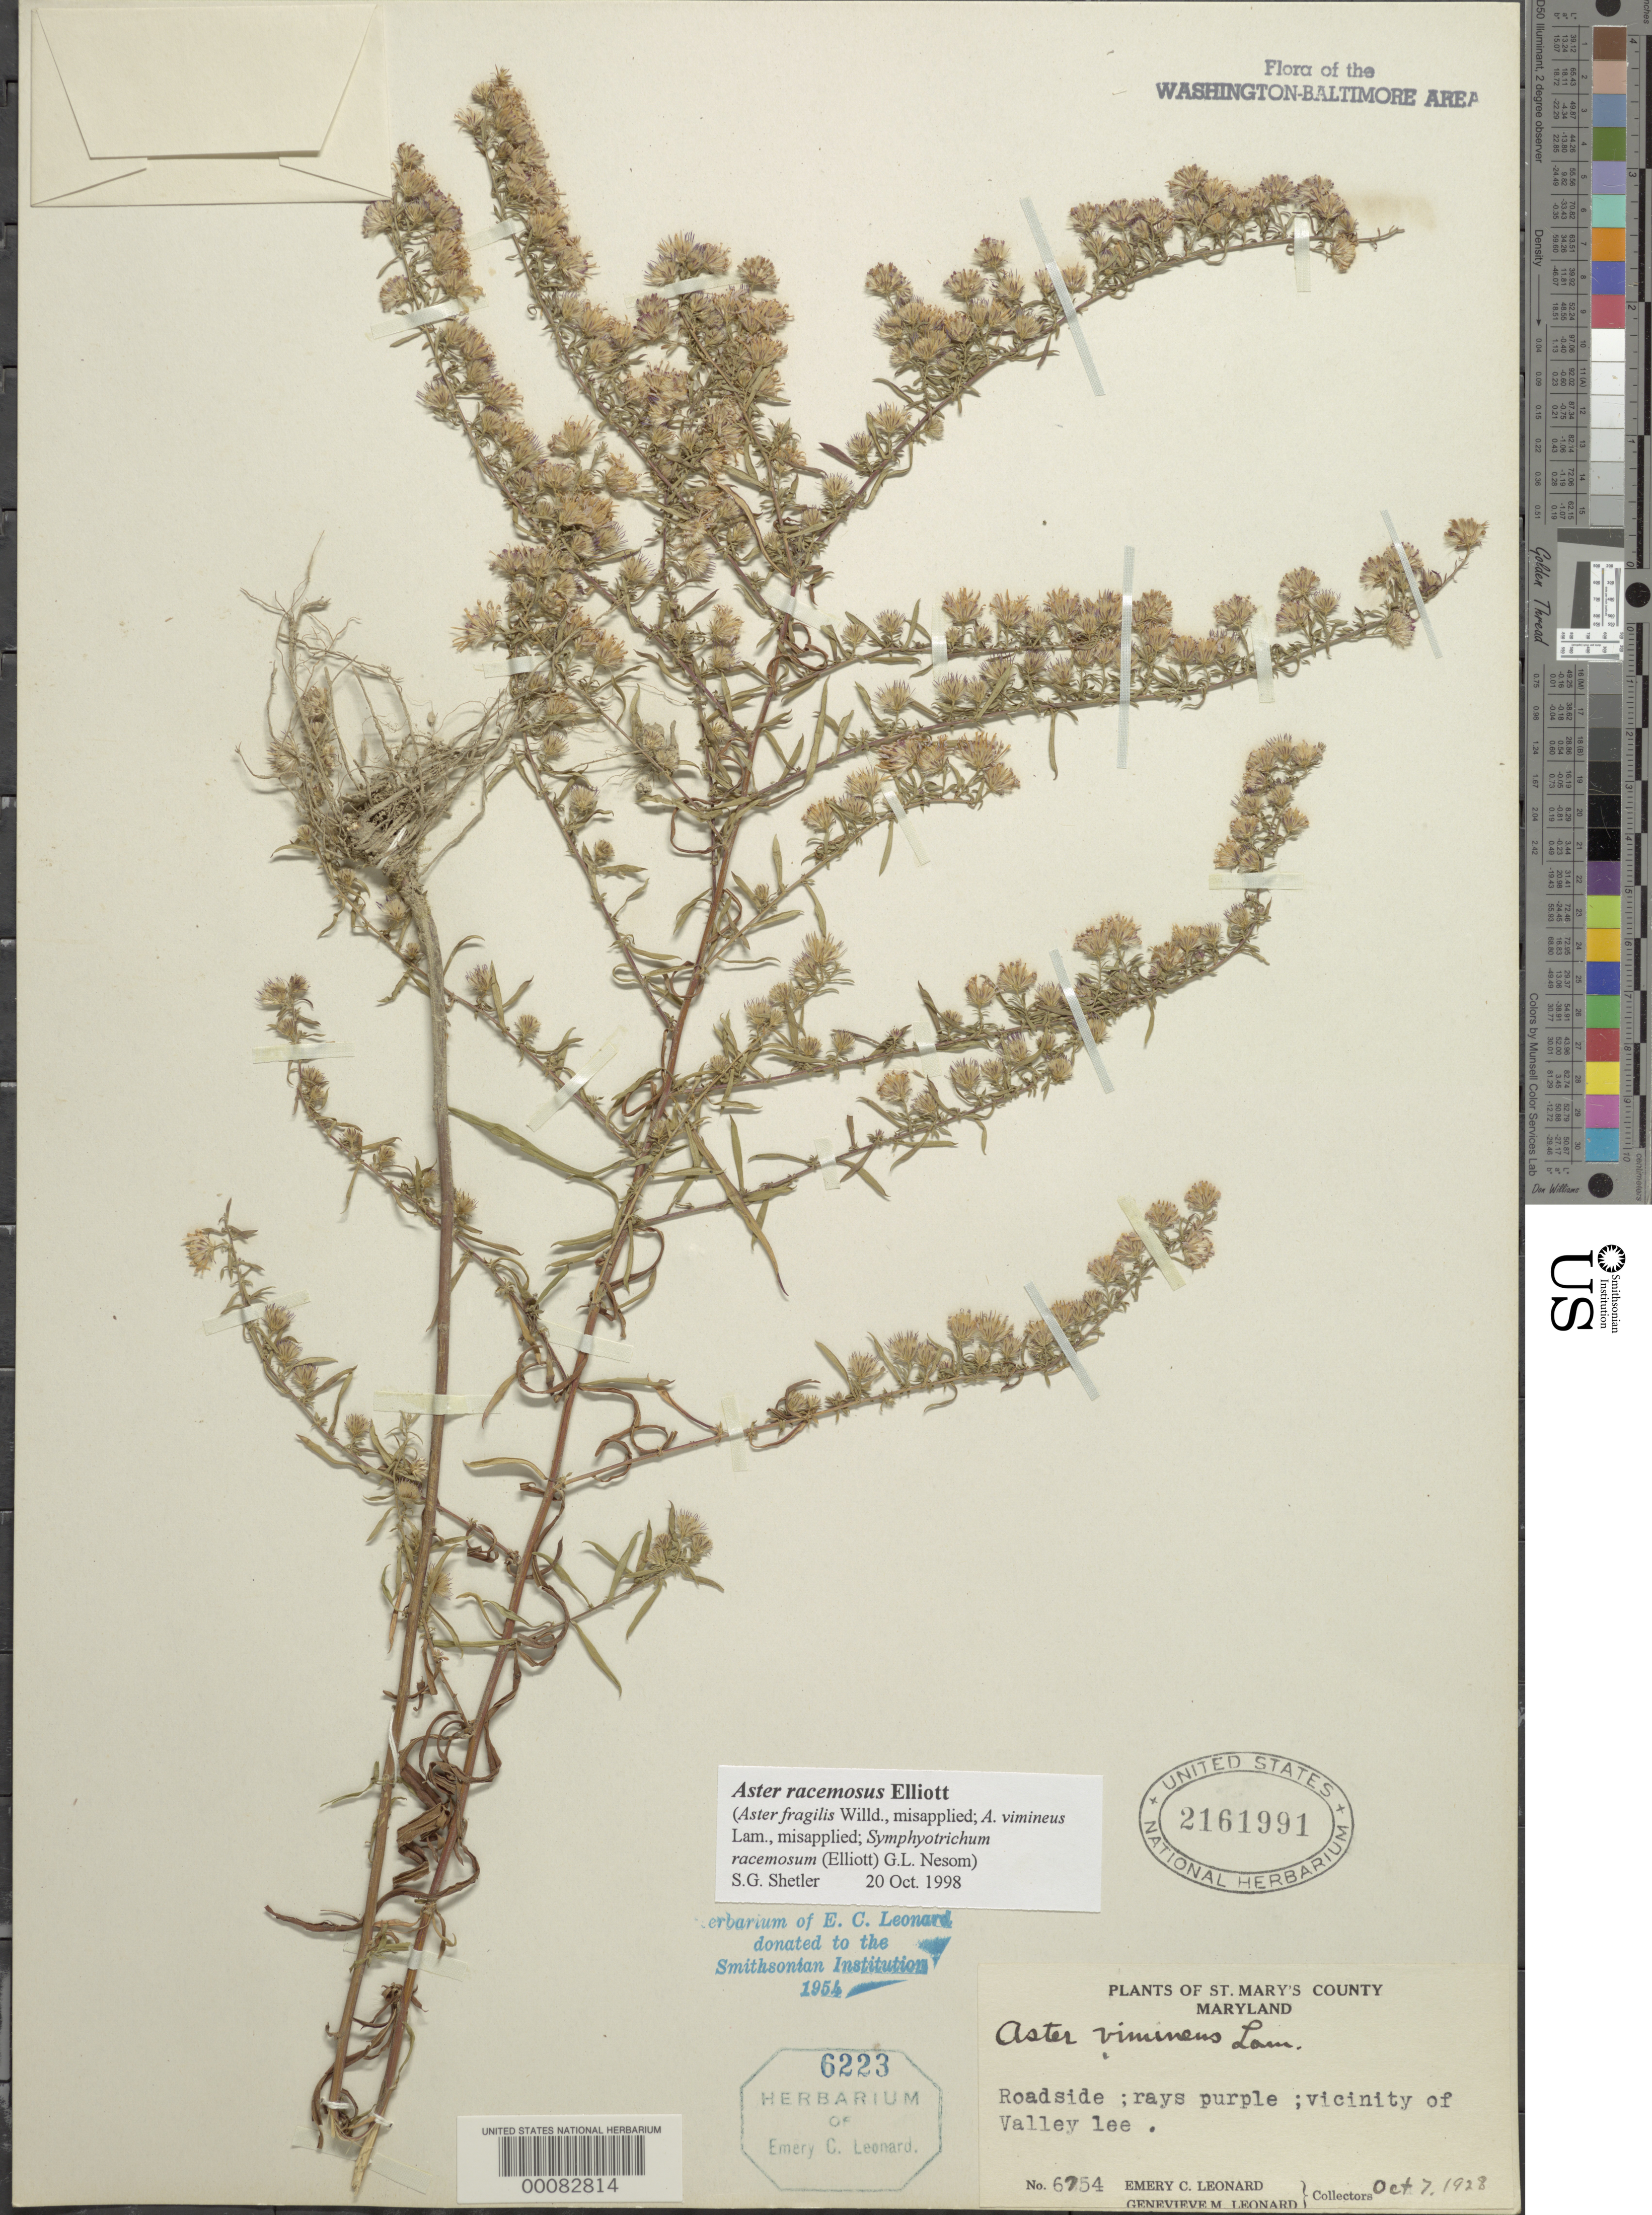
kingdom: Plantae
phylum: Tracheophyta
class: Magnoliopsida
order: Asterales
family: Asteraceae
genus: Symphyotrichum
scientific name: Symphyotrichum racemosum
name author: (Elliott) G.L. Nesom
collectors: E. C. Leonard & G. M. Leonard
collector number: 6753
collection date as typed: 07 Oct 1928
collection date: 1928-10-07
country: United States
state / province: Maryland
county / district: St. Mary's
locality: Valley Lee vicinity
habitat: Roadside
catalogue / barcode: US 2161991